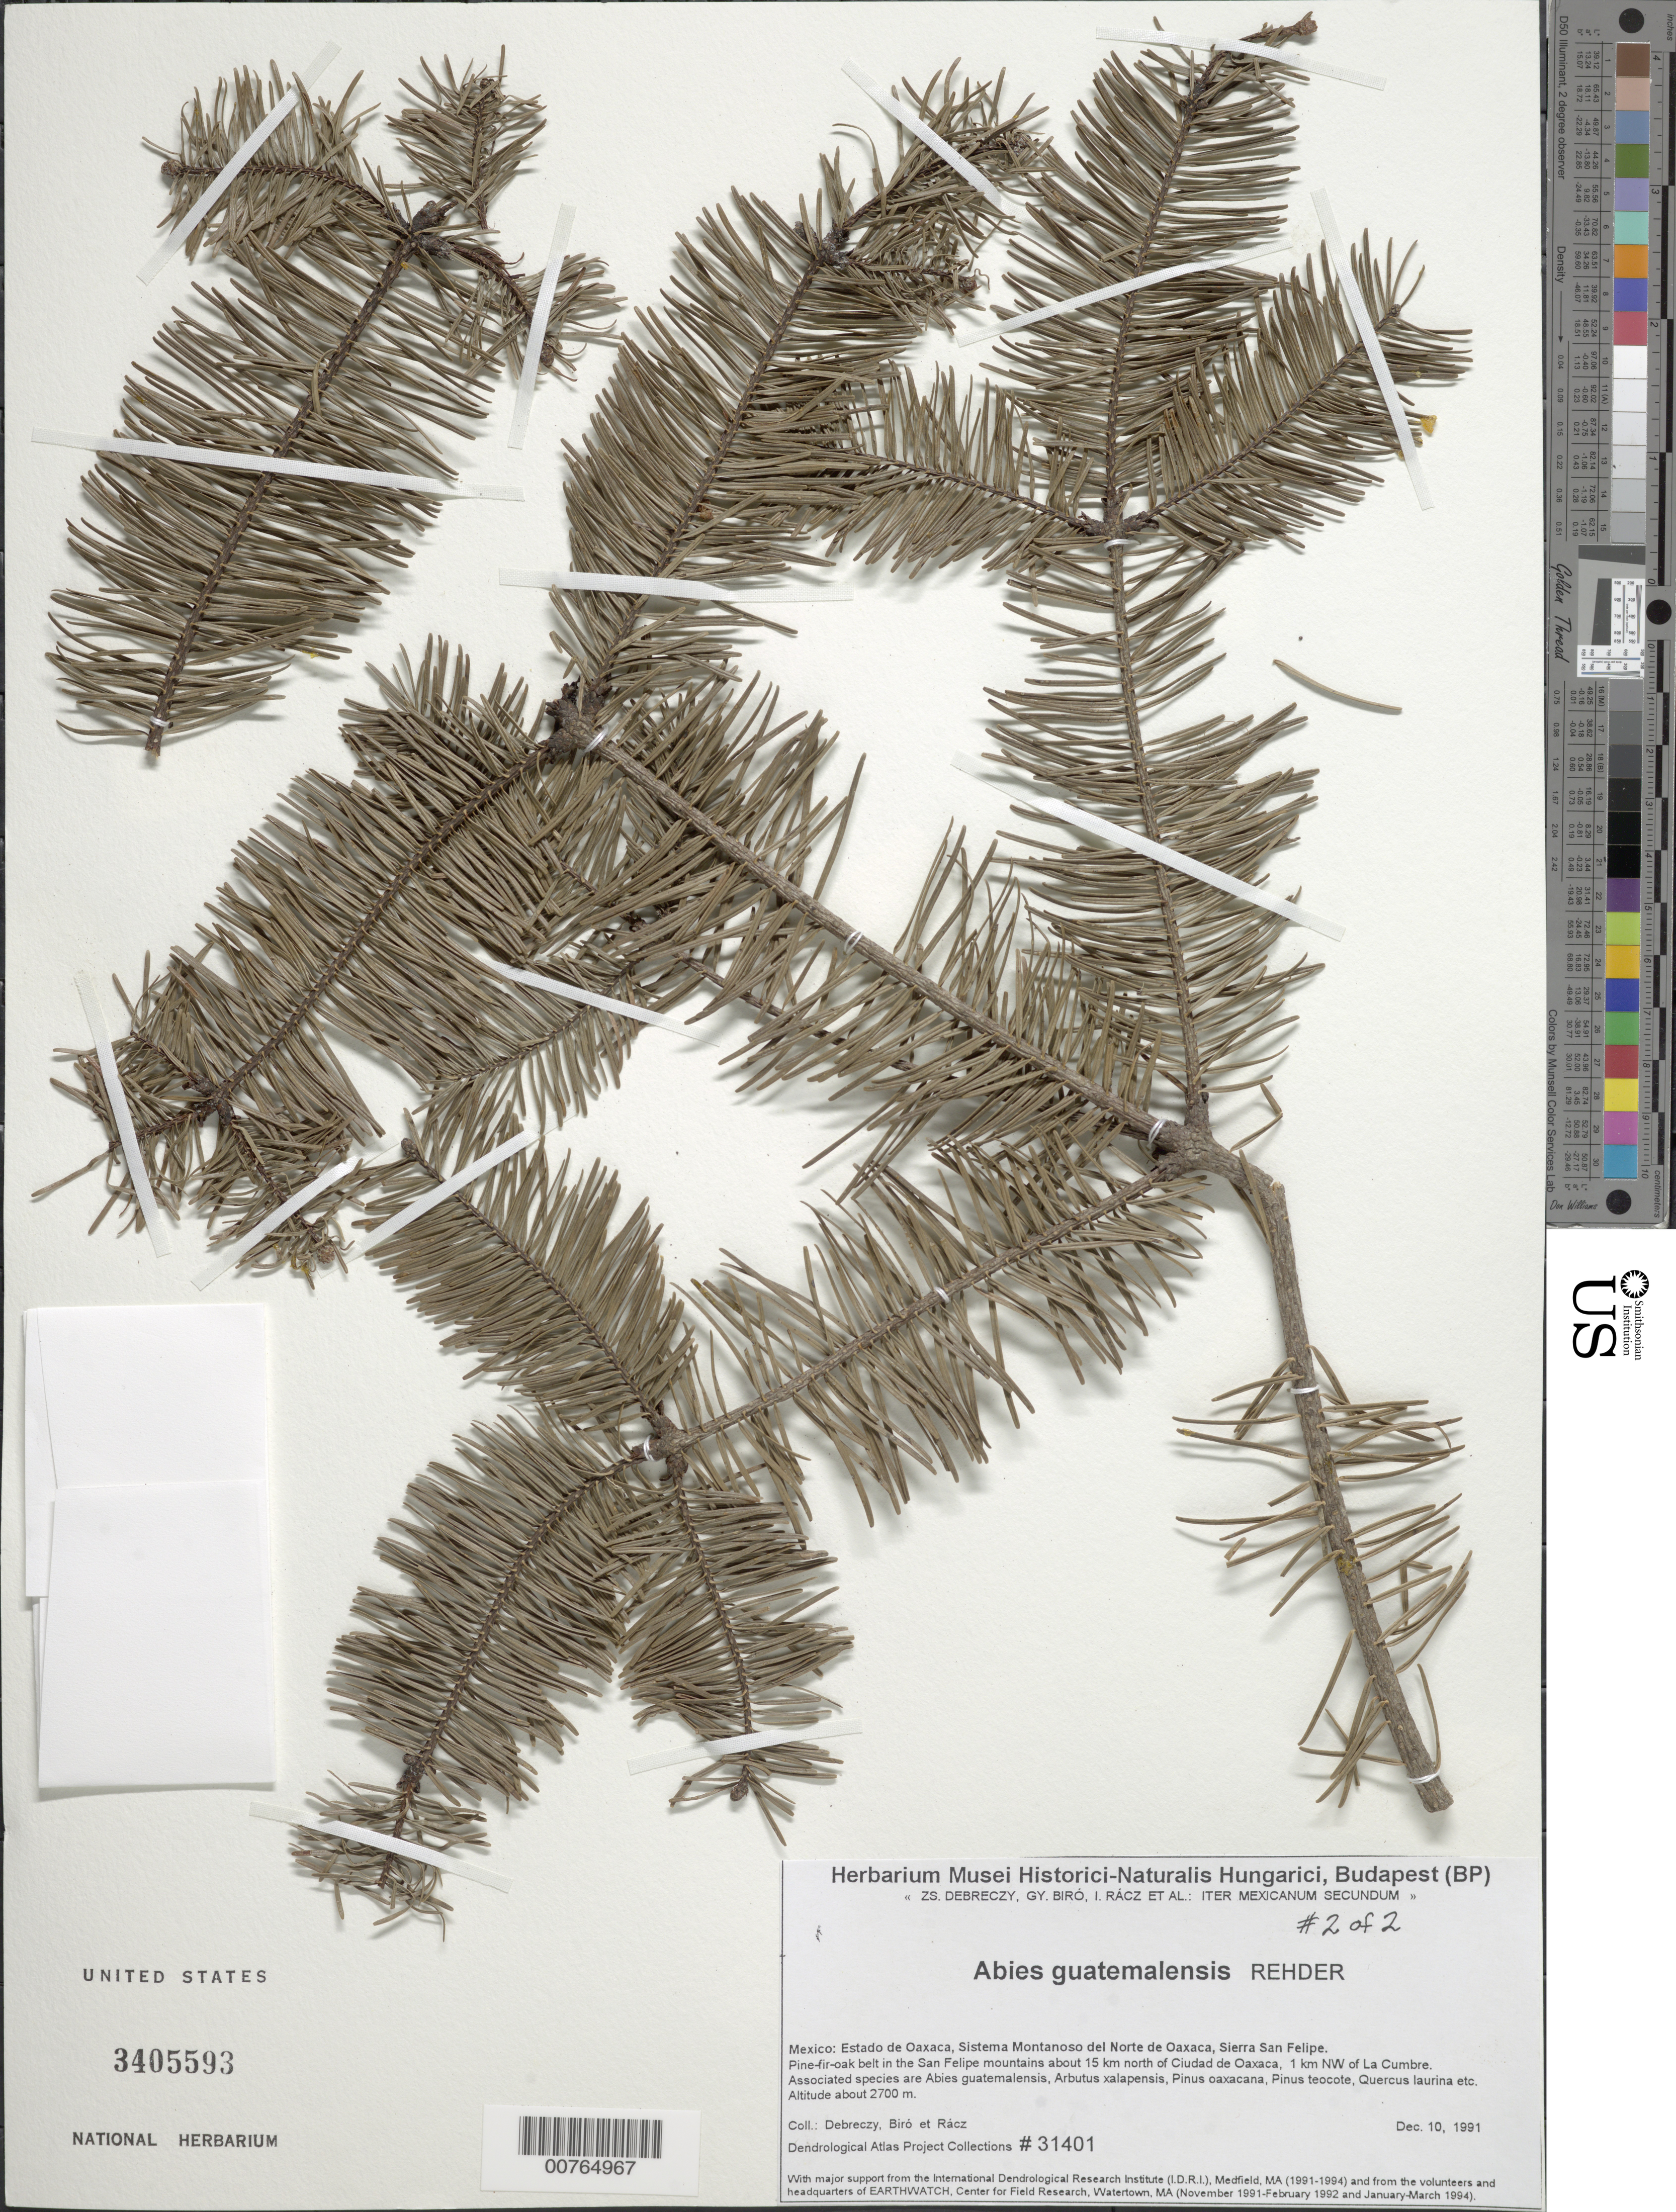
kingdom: Plantae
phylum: Tracheophyta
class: Pinopsida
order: Pinales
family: Pinaceae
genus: Abies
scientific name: Abies guatemalensis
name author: Rehder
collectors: Z. Debreczy, G. Biro & I. Rácz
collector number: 31401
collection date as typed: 10 Dec 1991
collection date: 1991-12-10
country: Mexico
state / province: Oaxaca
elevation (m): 2700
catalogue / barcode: US 3405593